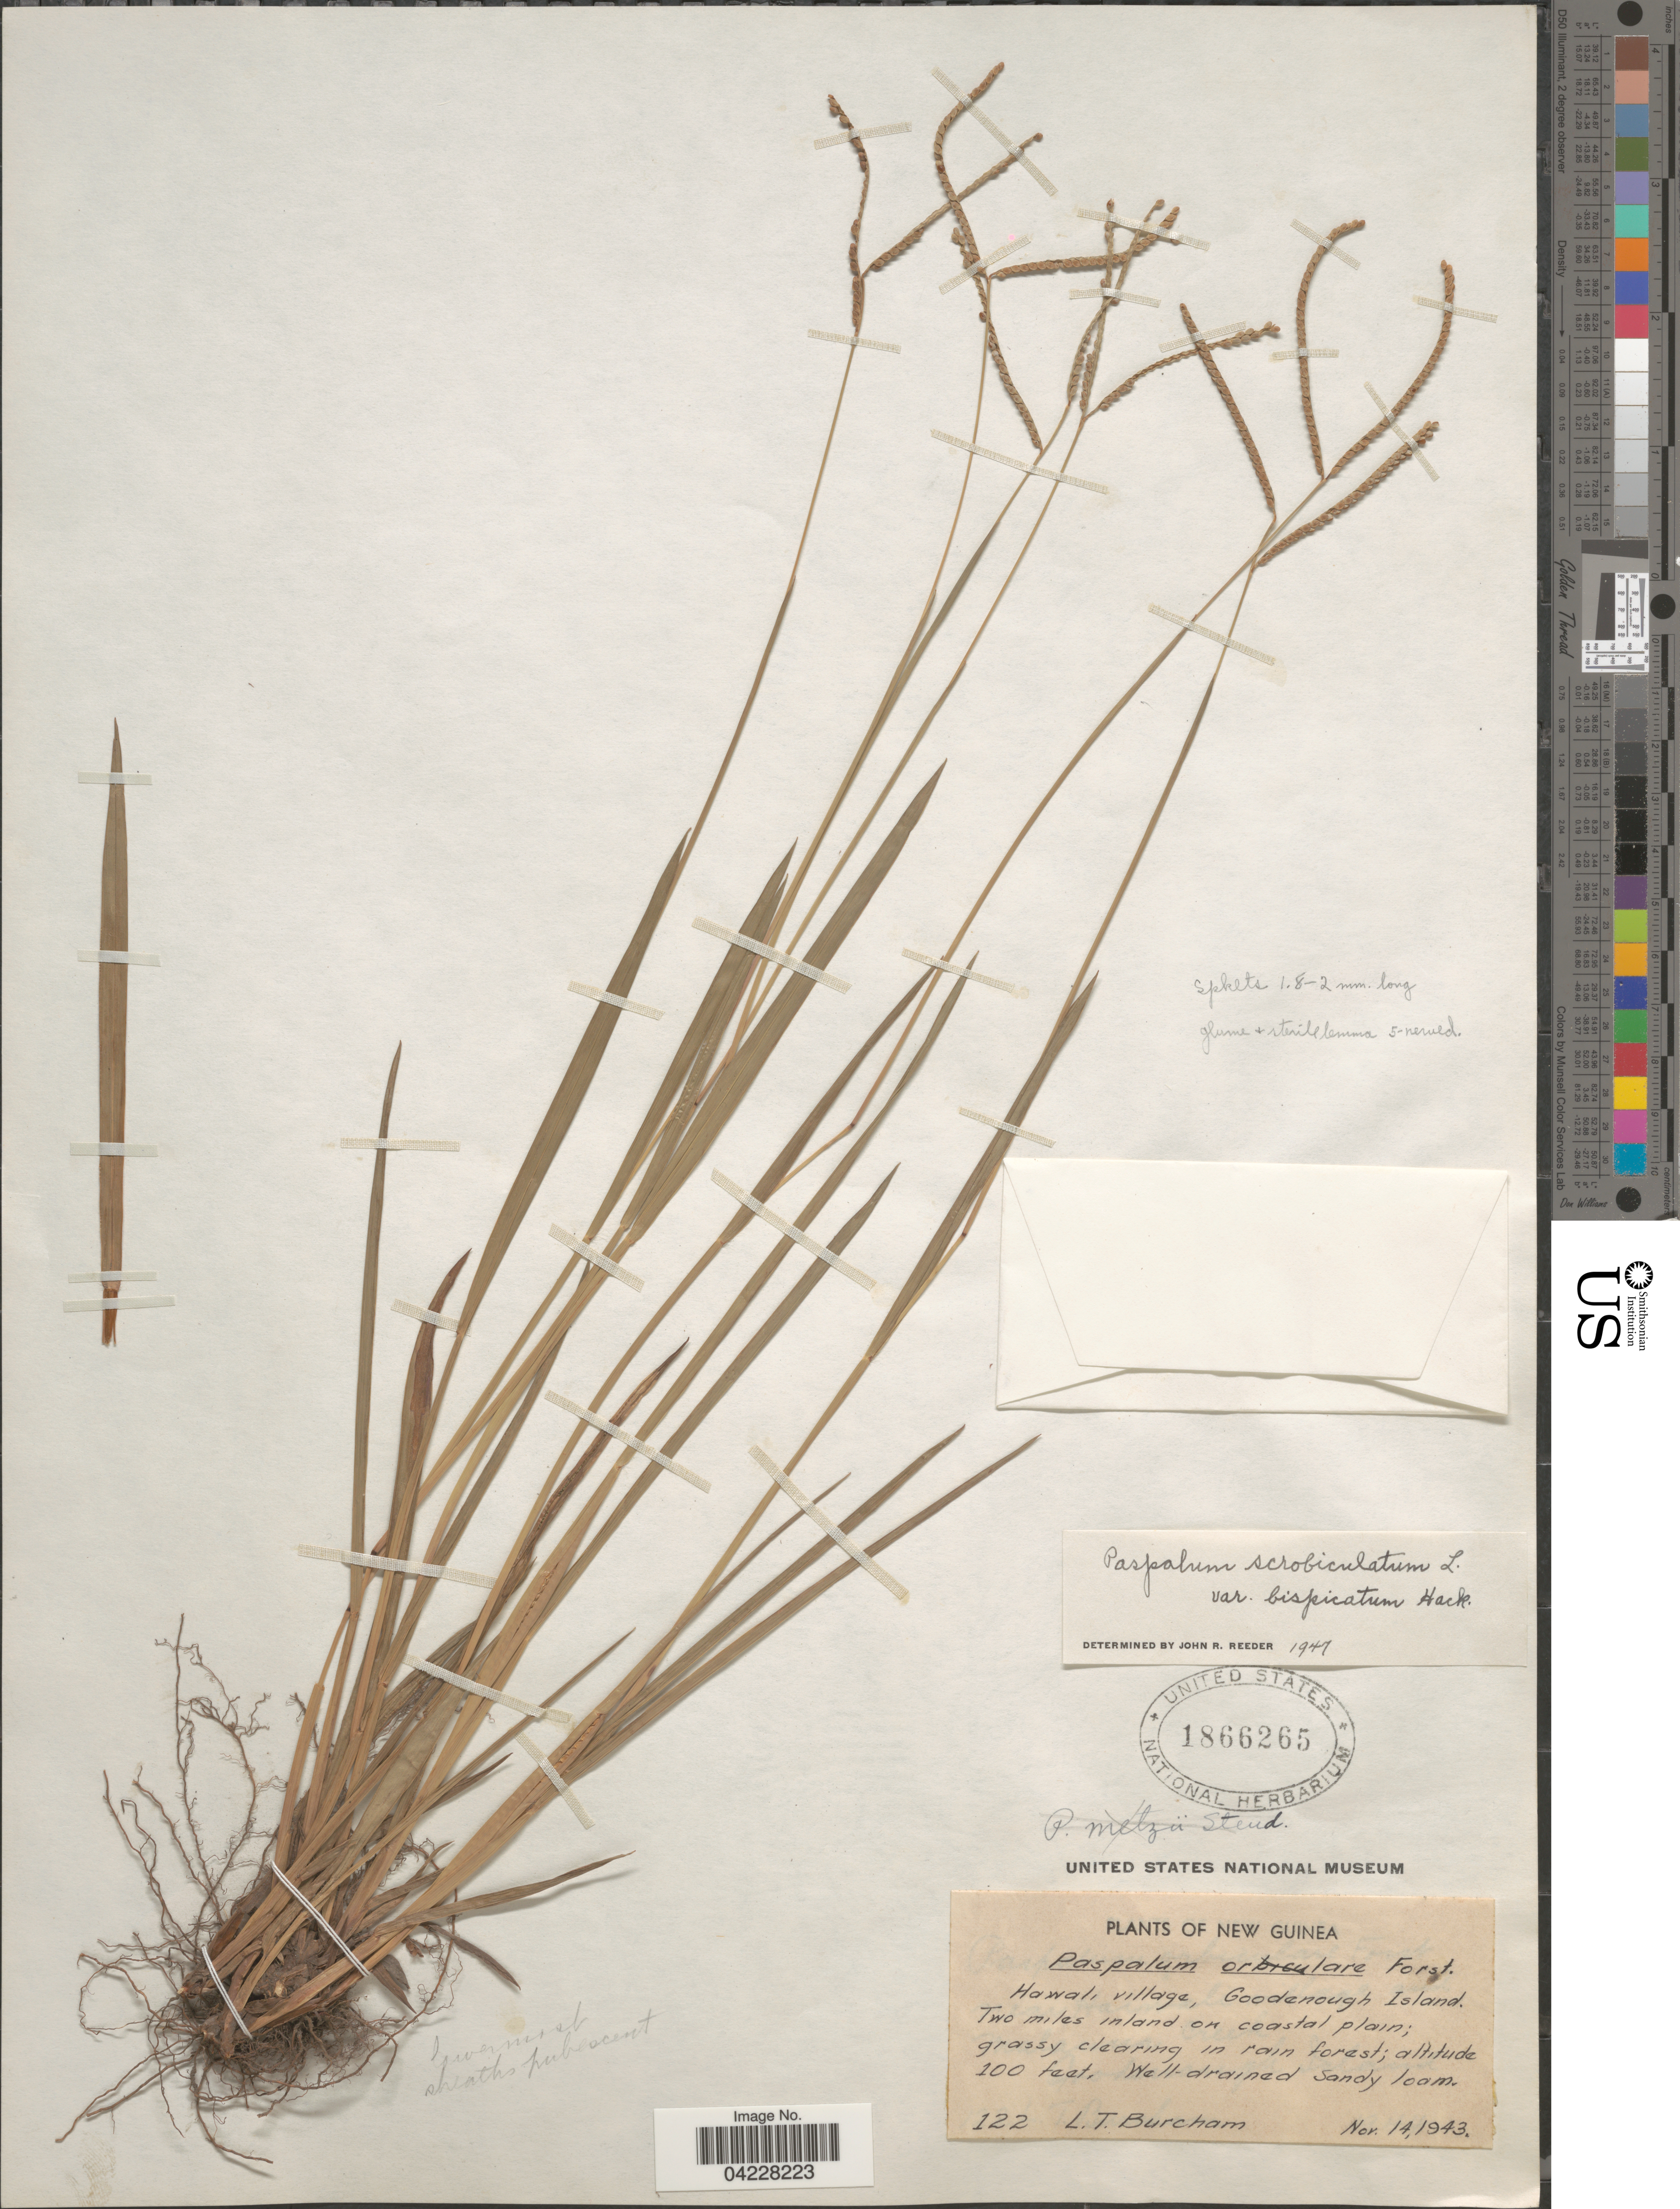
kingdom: Plantae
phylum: Tracheophyta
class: Liliopsida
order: Poales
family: Poaceae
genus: Paspalum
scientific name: Paspalum scrobiculatum var. bispicatum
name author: Hack. ex Merr.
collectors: L. Burcham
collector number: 122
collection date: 1943-11-14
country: Papua New Guinea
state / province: Milne Bay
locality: Hawali Village, Goodenough Island. Two miles inland on coastal plain.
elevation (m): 30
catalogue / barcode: US 1866265